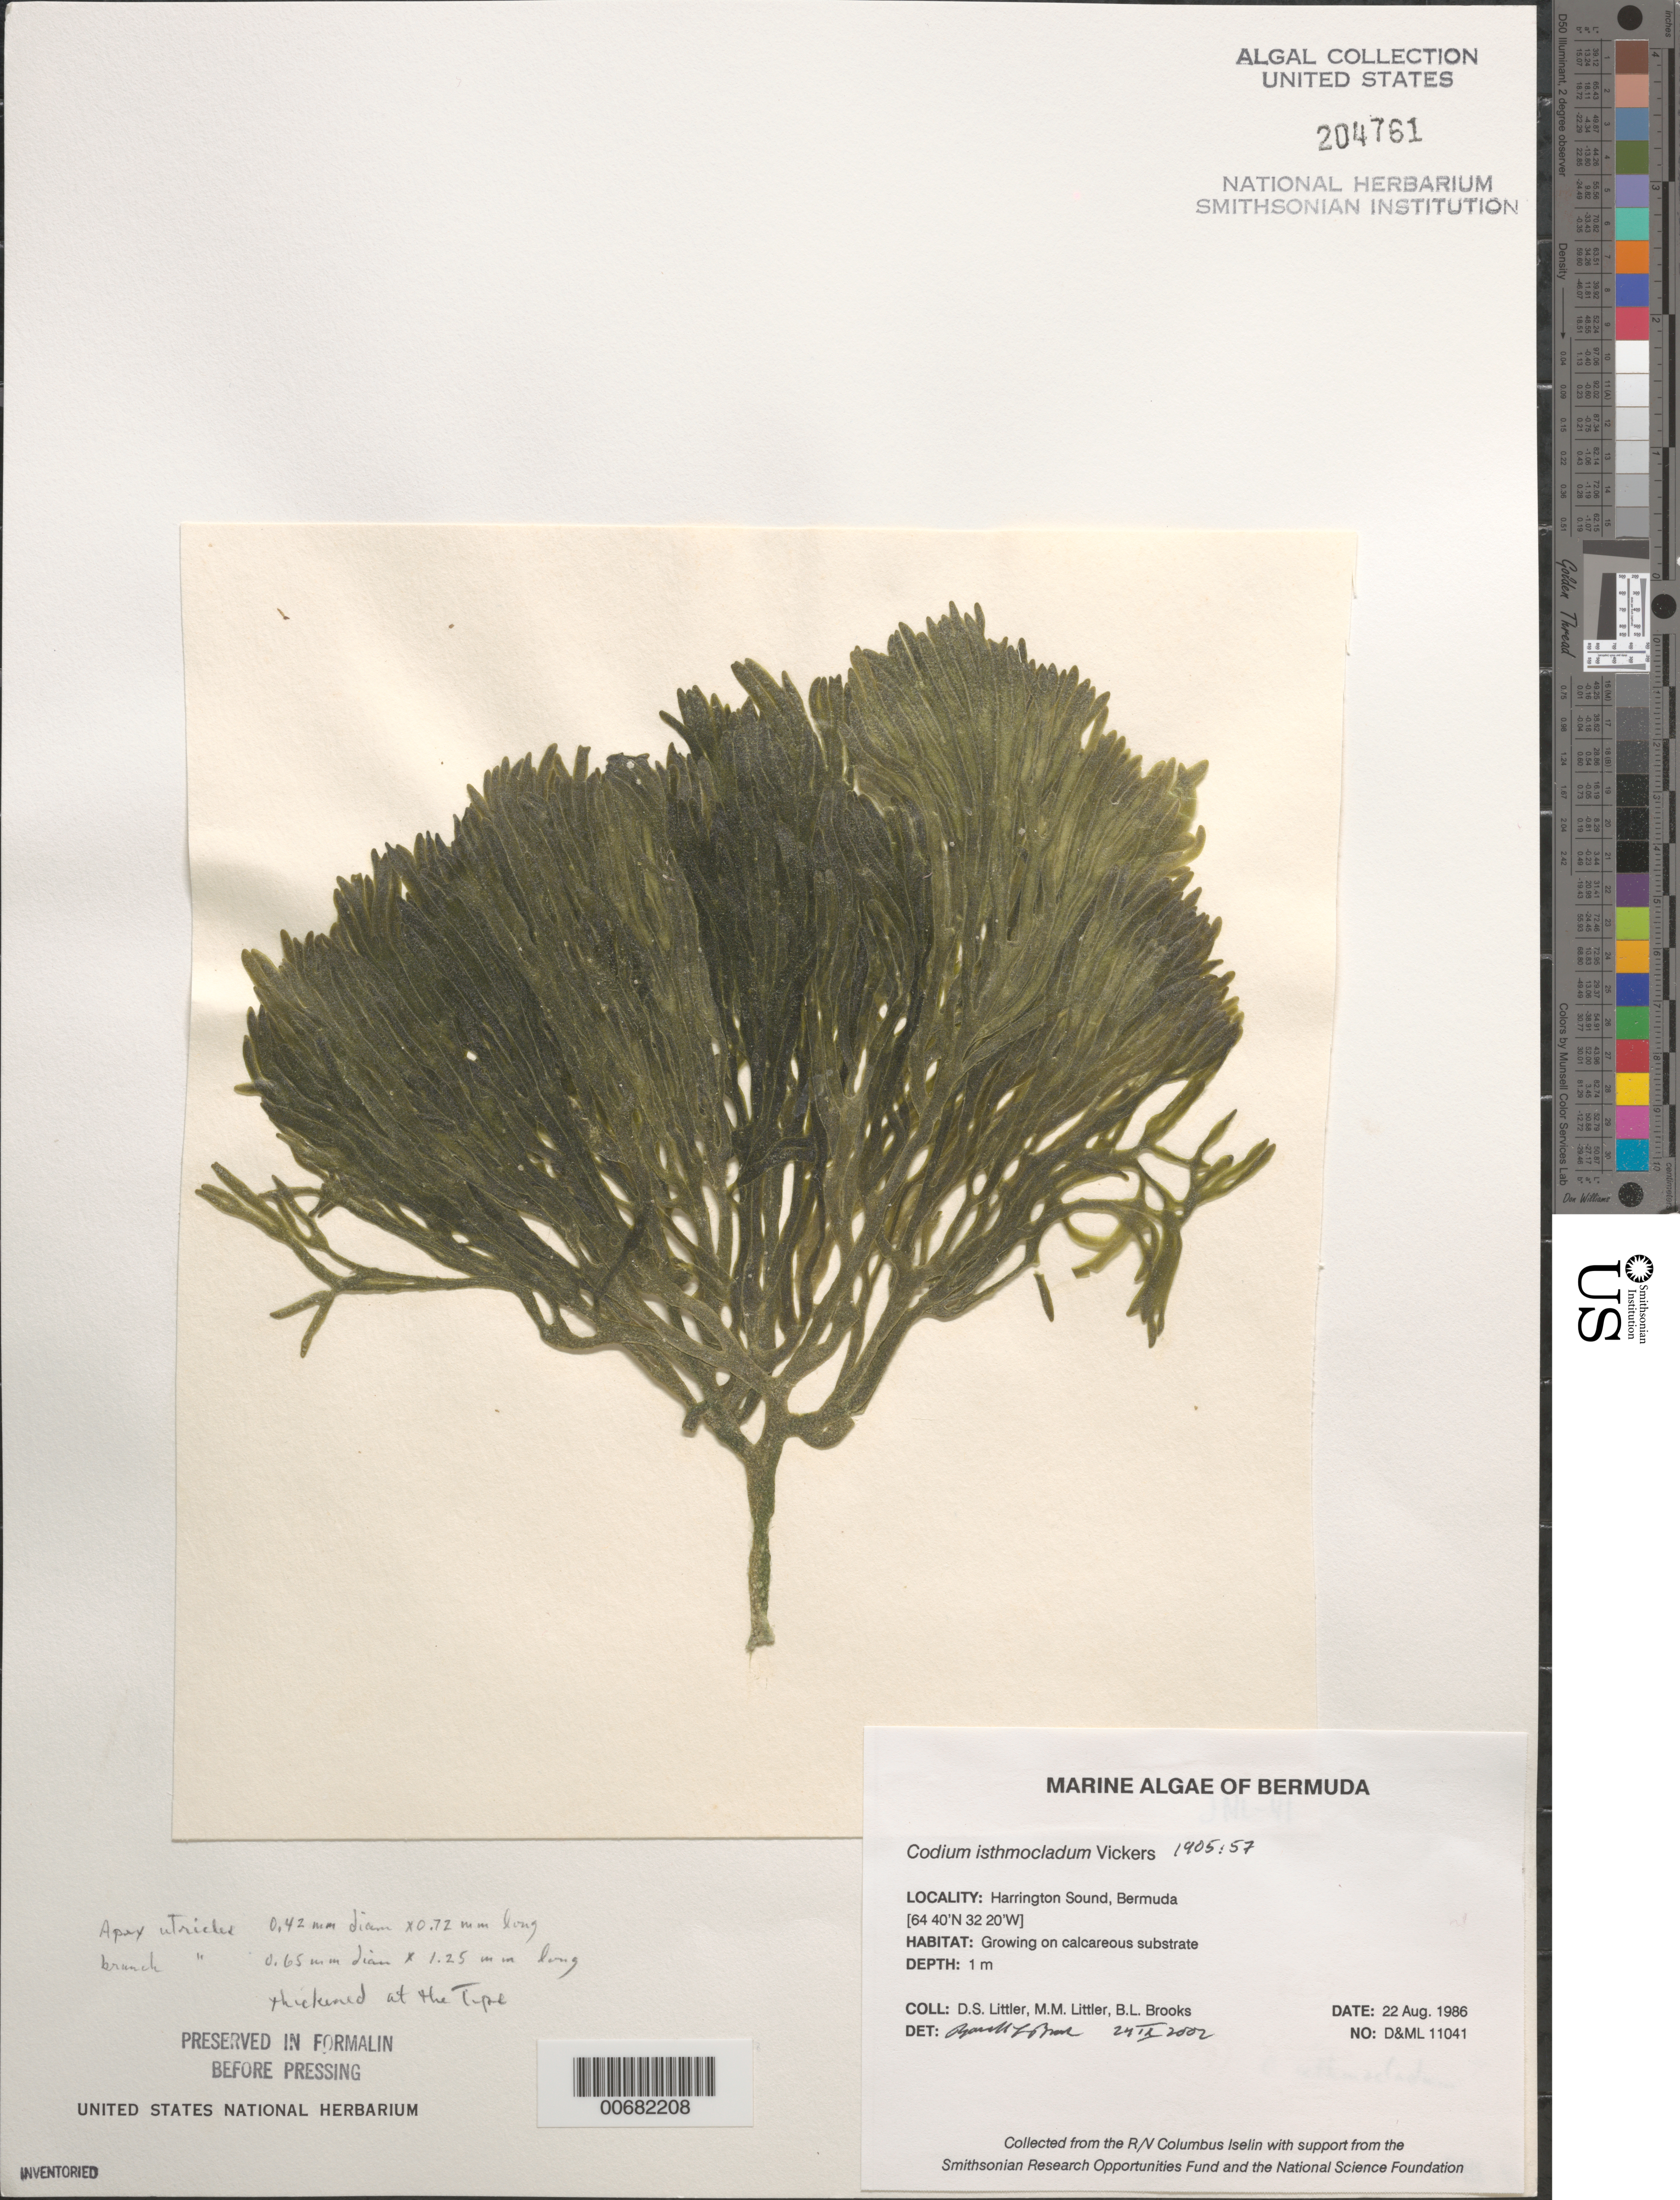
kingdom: Plantae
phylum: Chlorophyta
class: Ulvophyceae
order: Bryopsidales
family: Codiaceae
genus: Codium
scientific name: Codium isthmocladum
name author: Vickers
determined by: Brooks, B. L., (BOT), Smithsonian Institution - National Museum of Natural History (UNITED STATES)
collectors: D. S. Littler, M. M. Littler & B. Brooks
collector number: D&ML 11041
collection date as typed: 22 Aug 1986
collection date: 1986-08-22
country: Bermuda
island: Bermuda Island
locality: Harrington Sound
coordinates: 32 20' N, 64 40' W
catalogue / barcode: US 204761